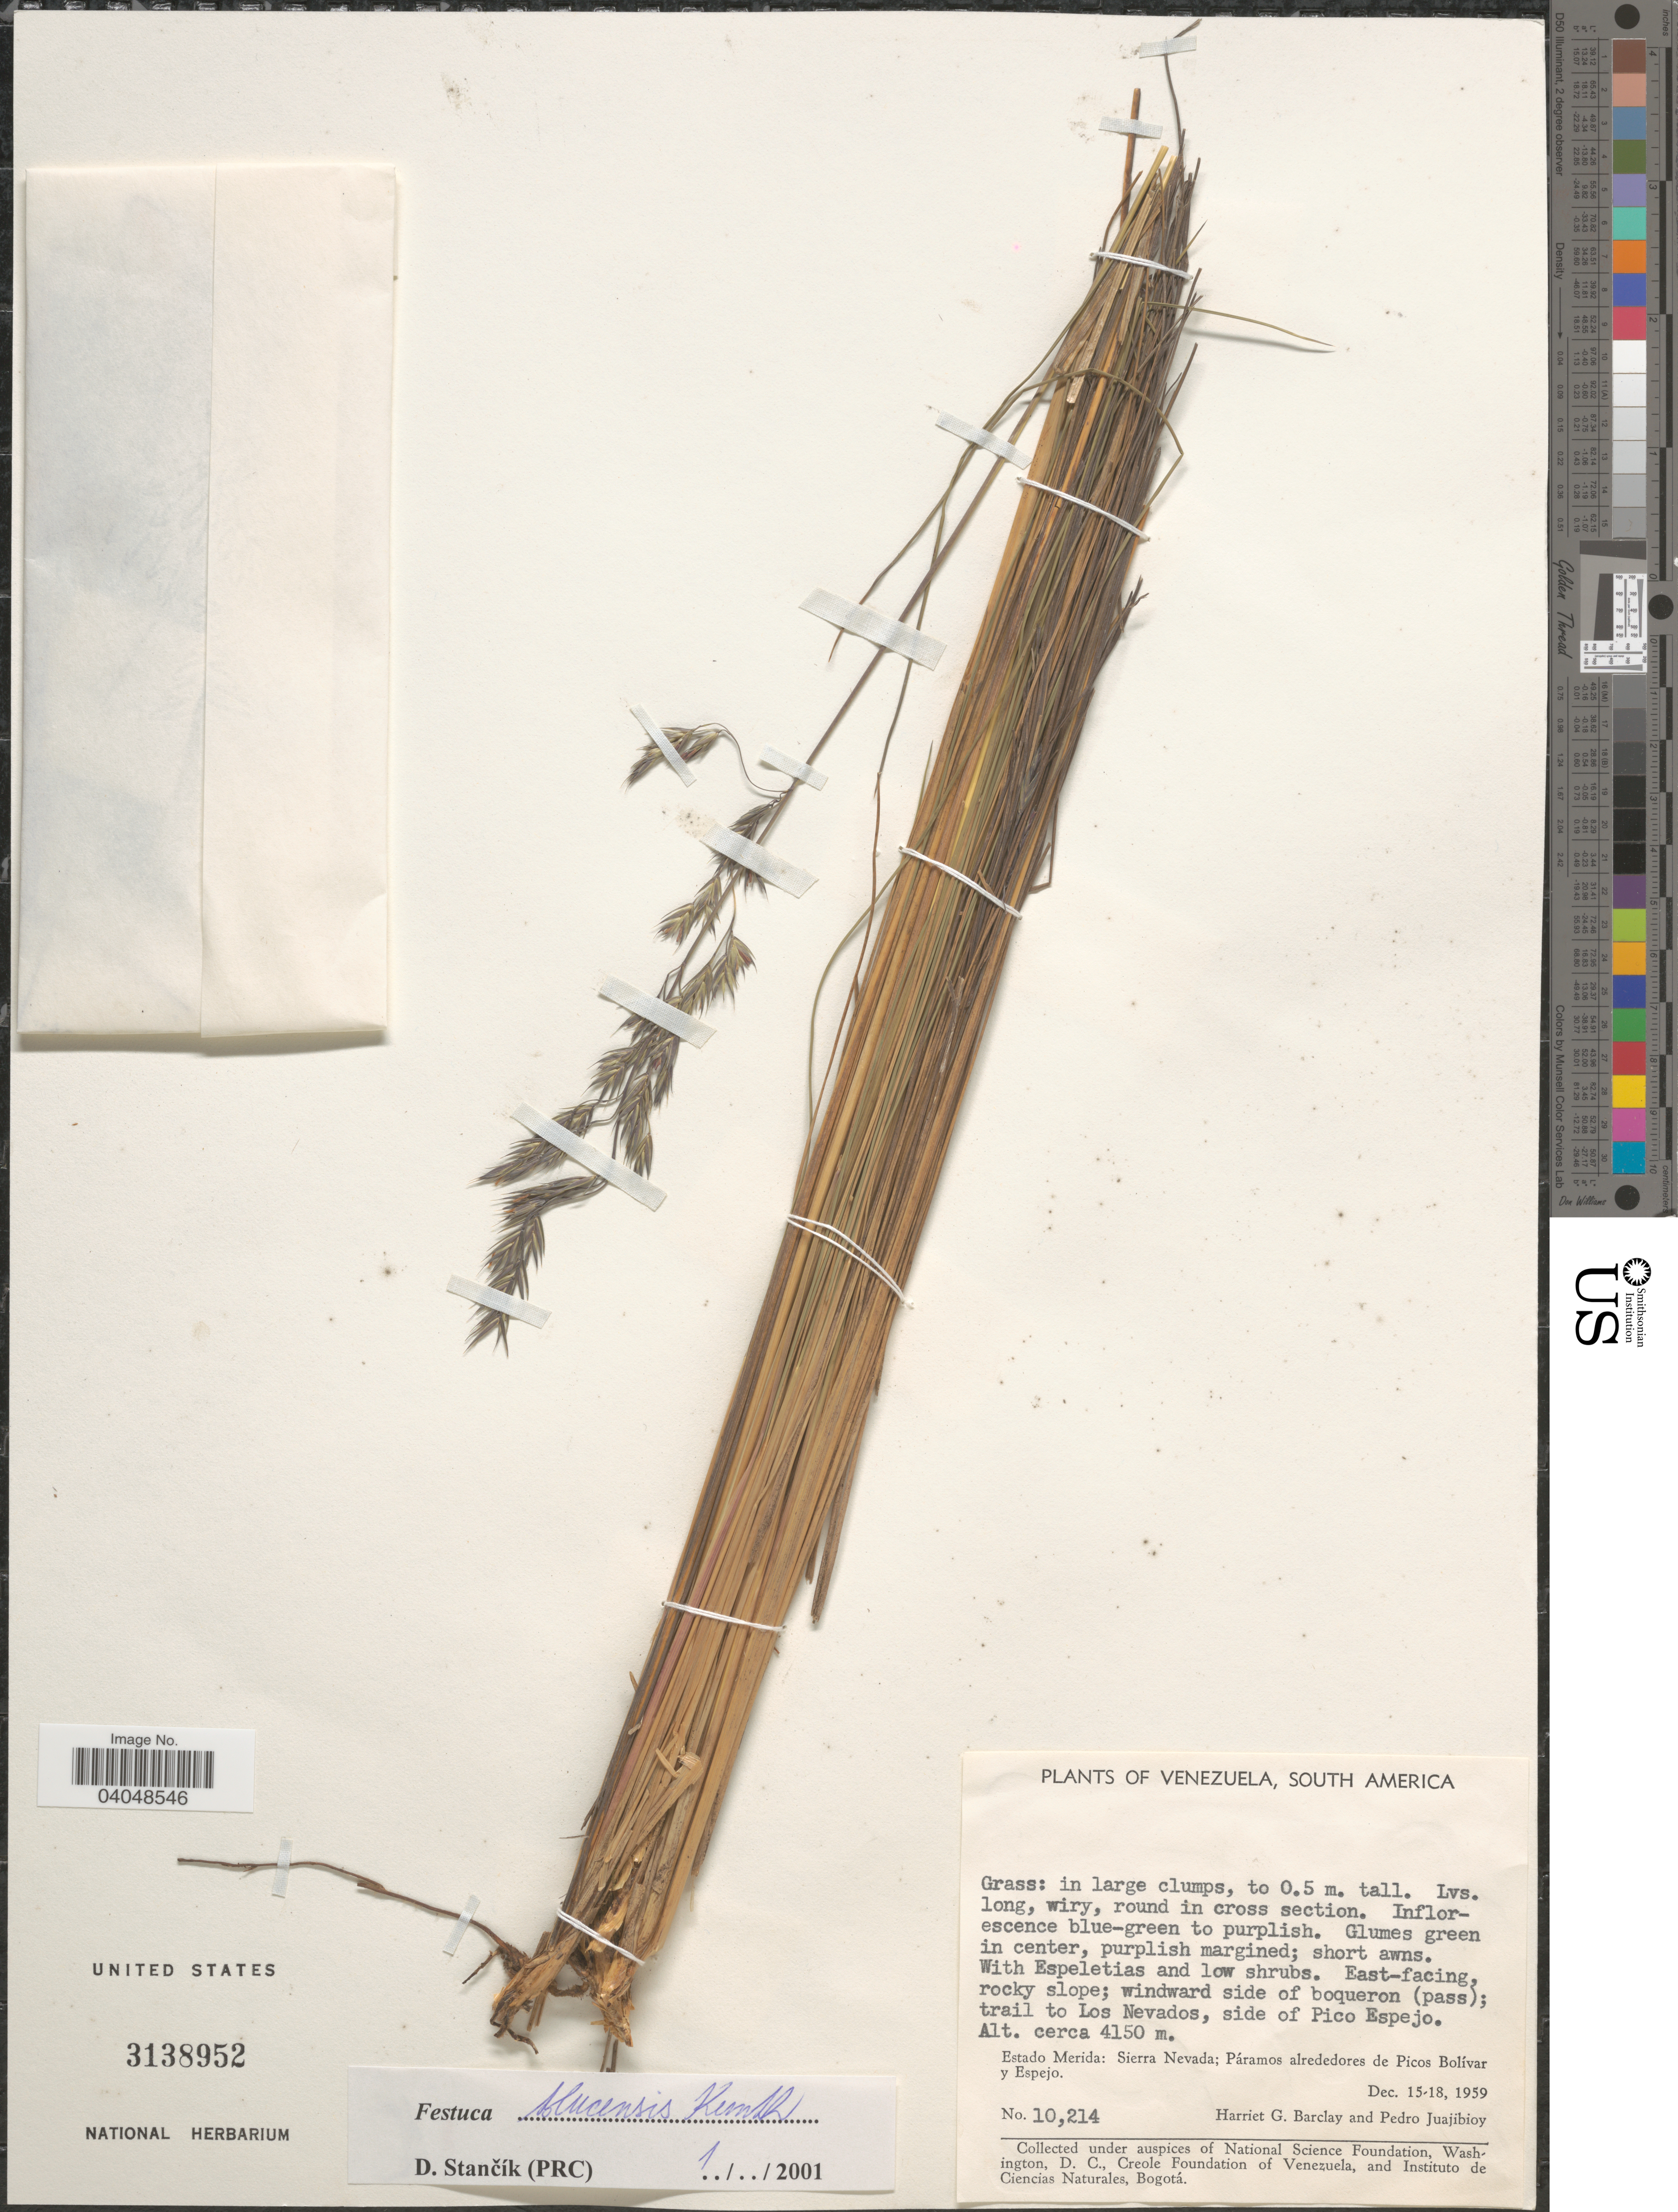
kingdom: Plantae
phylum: Tracheophyta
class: Liliopsida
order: Poales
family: Poaceae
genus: Festuca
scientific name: Festuca tolucensis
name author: Kunth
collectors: H. G. Barclay & P. Juajibioy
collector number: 10214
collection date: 1959-12-15/1959-12-18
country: Venezuela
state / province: Merida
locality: East-facing, rocky slopes; trail to Los Nevados, side of Pico Espejo. Sierra Nevada; Páramos alrededores de Picos Bolívar y Espejo.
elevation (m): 4150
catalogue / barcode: US 3138952